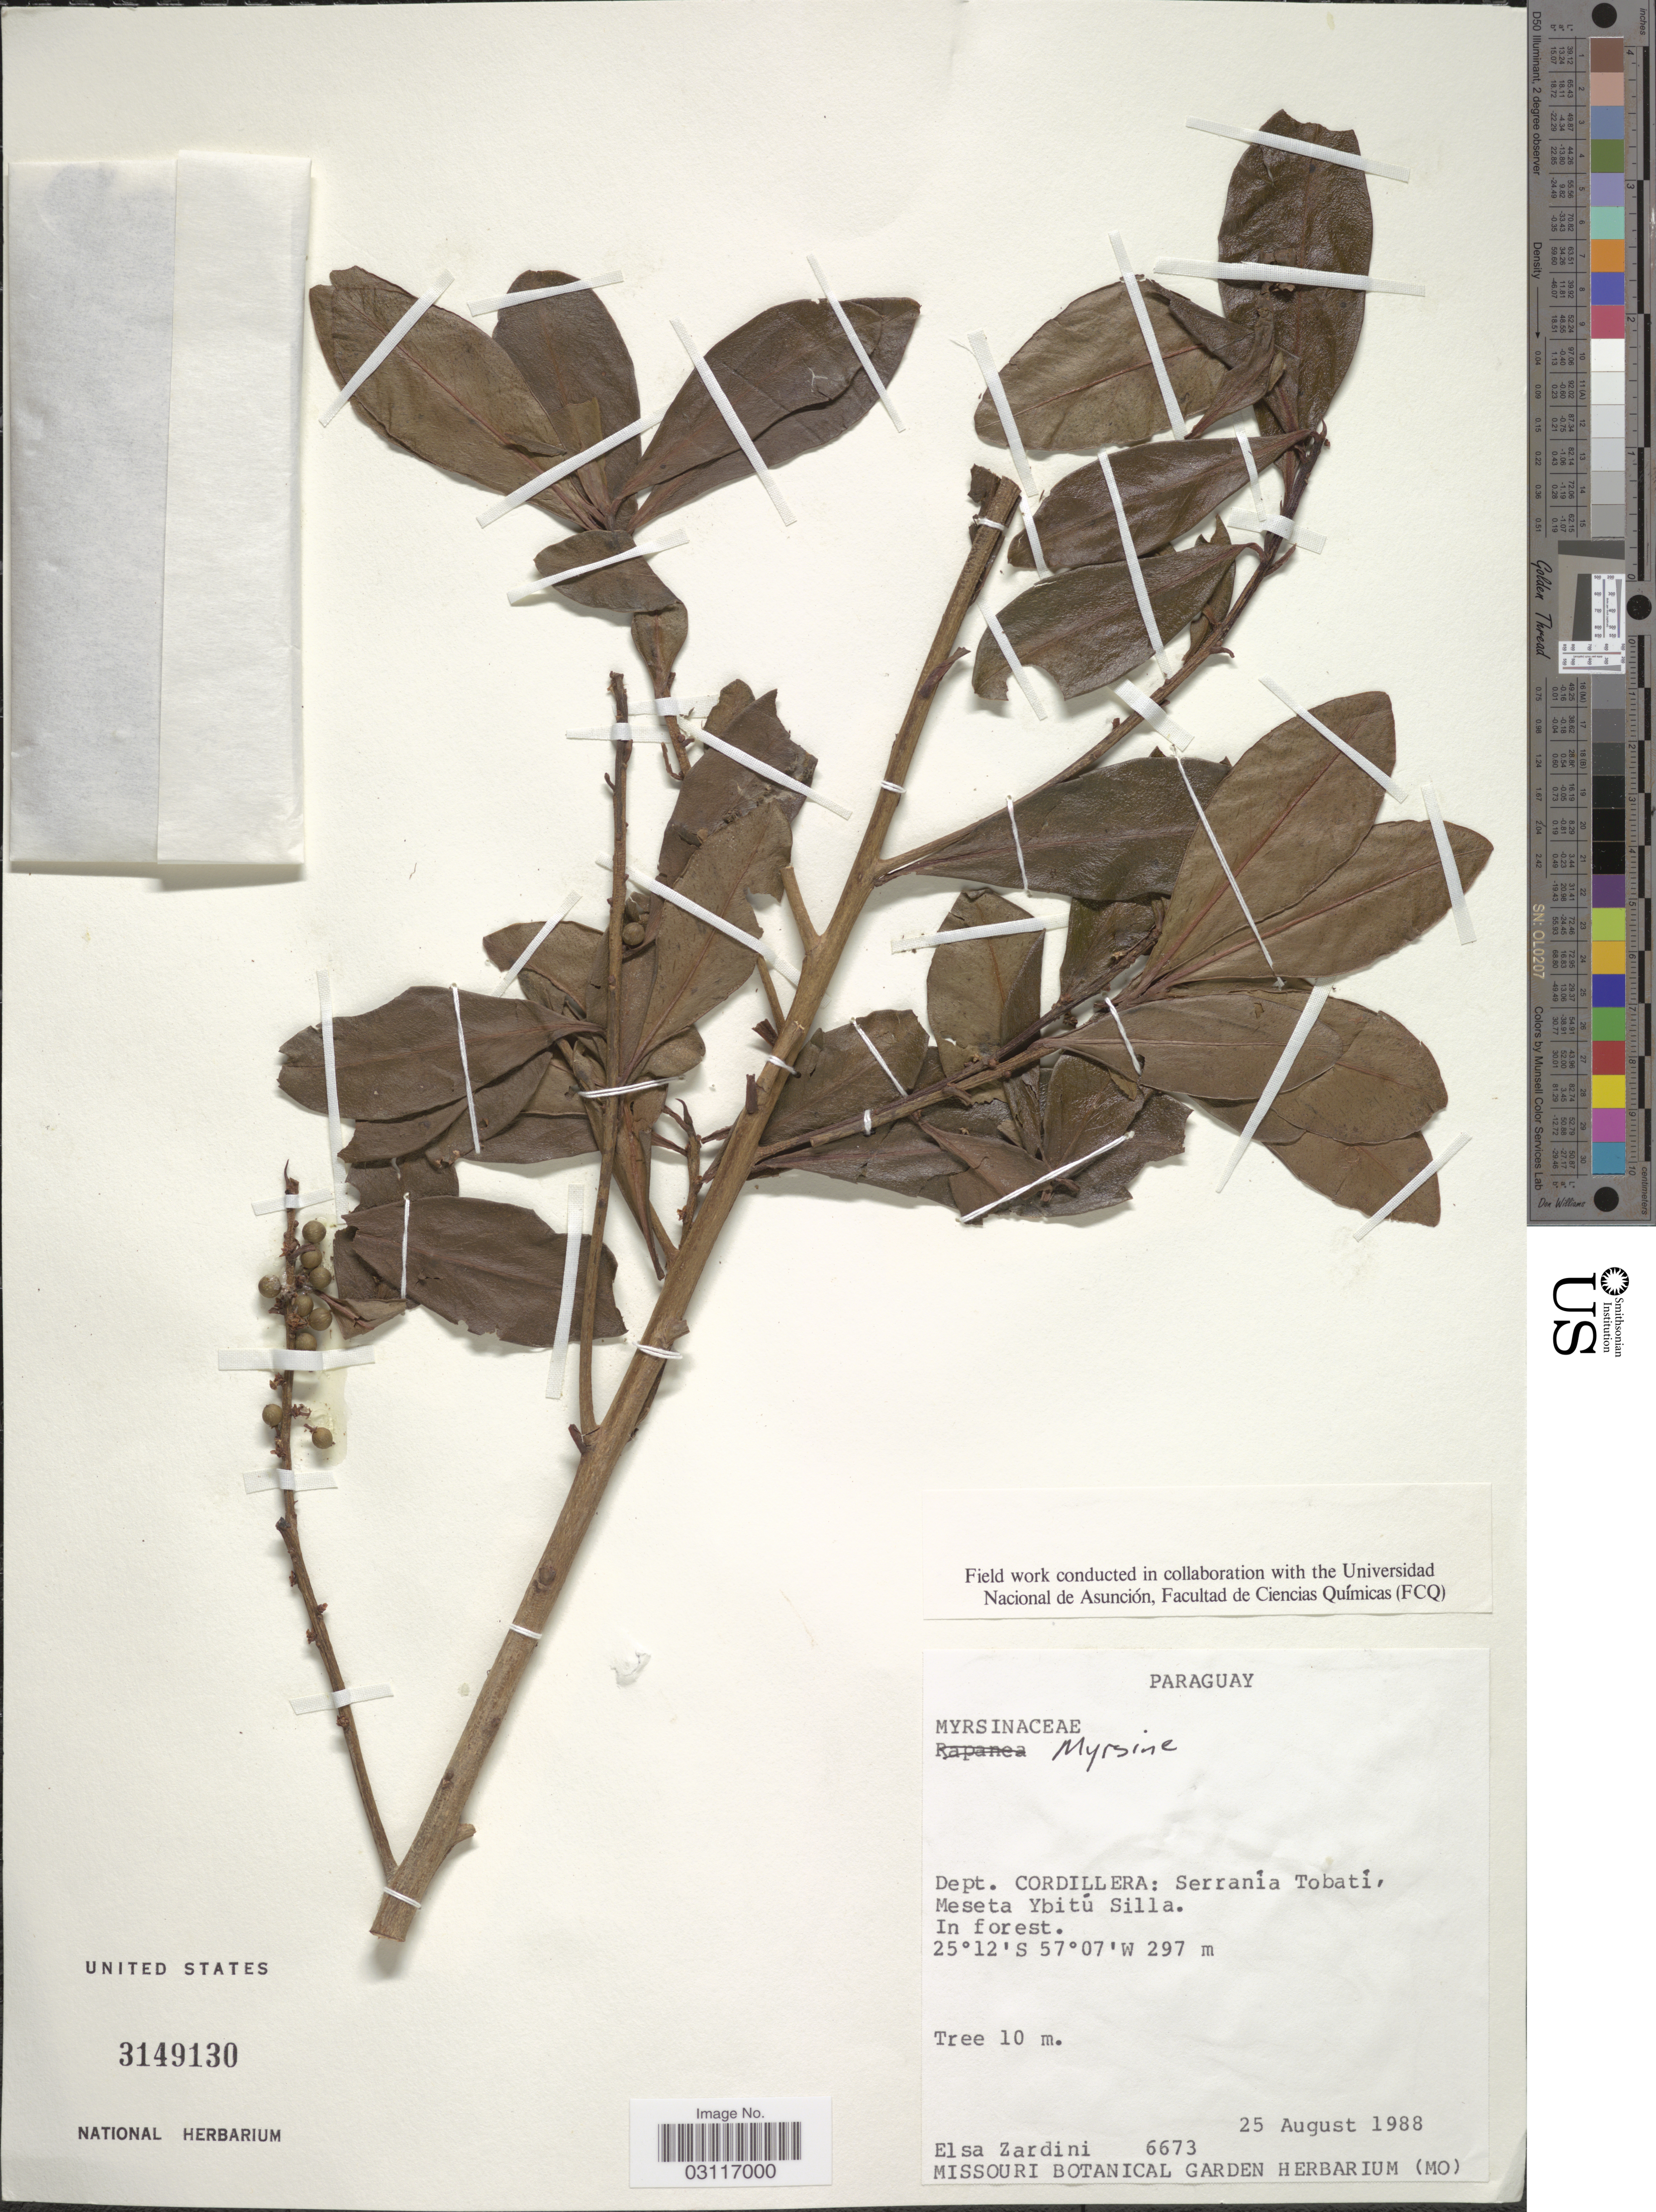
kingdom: Plantae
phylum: Tracheophyta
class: Magnoliopsida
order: Ericales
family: Primulaceae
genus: Myrsine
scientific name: Myrsine sp.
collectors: E. M. Zardini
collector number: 6673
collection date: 1988-08-25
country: Paraguay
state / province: Cordillera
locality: Dept. Cordillera: Serranía Tobatí, Meseta Ybitú Silla.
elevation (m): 297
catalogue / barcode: US 3149130